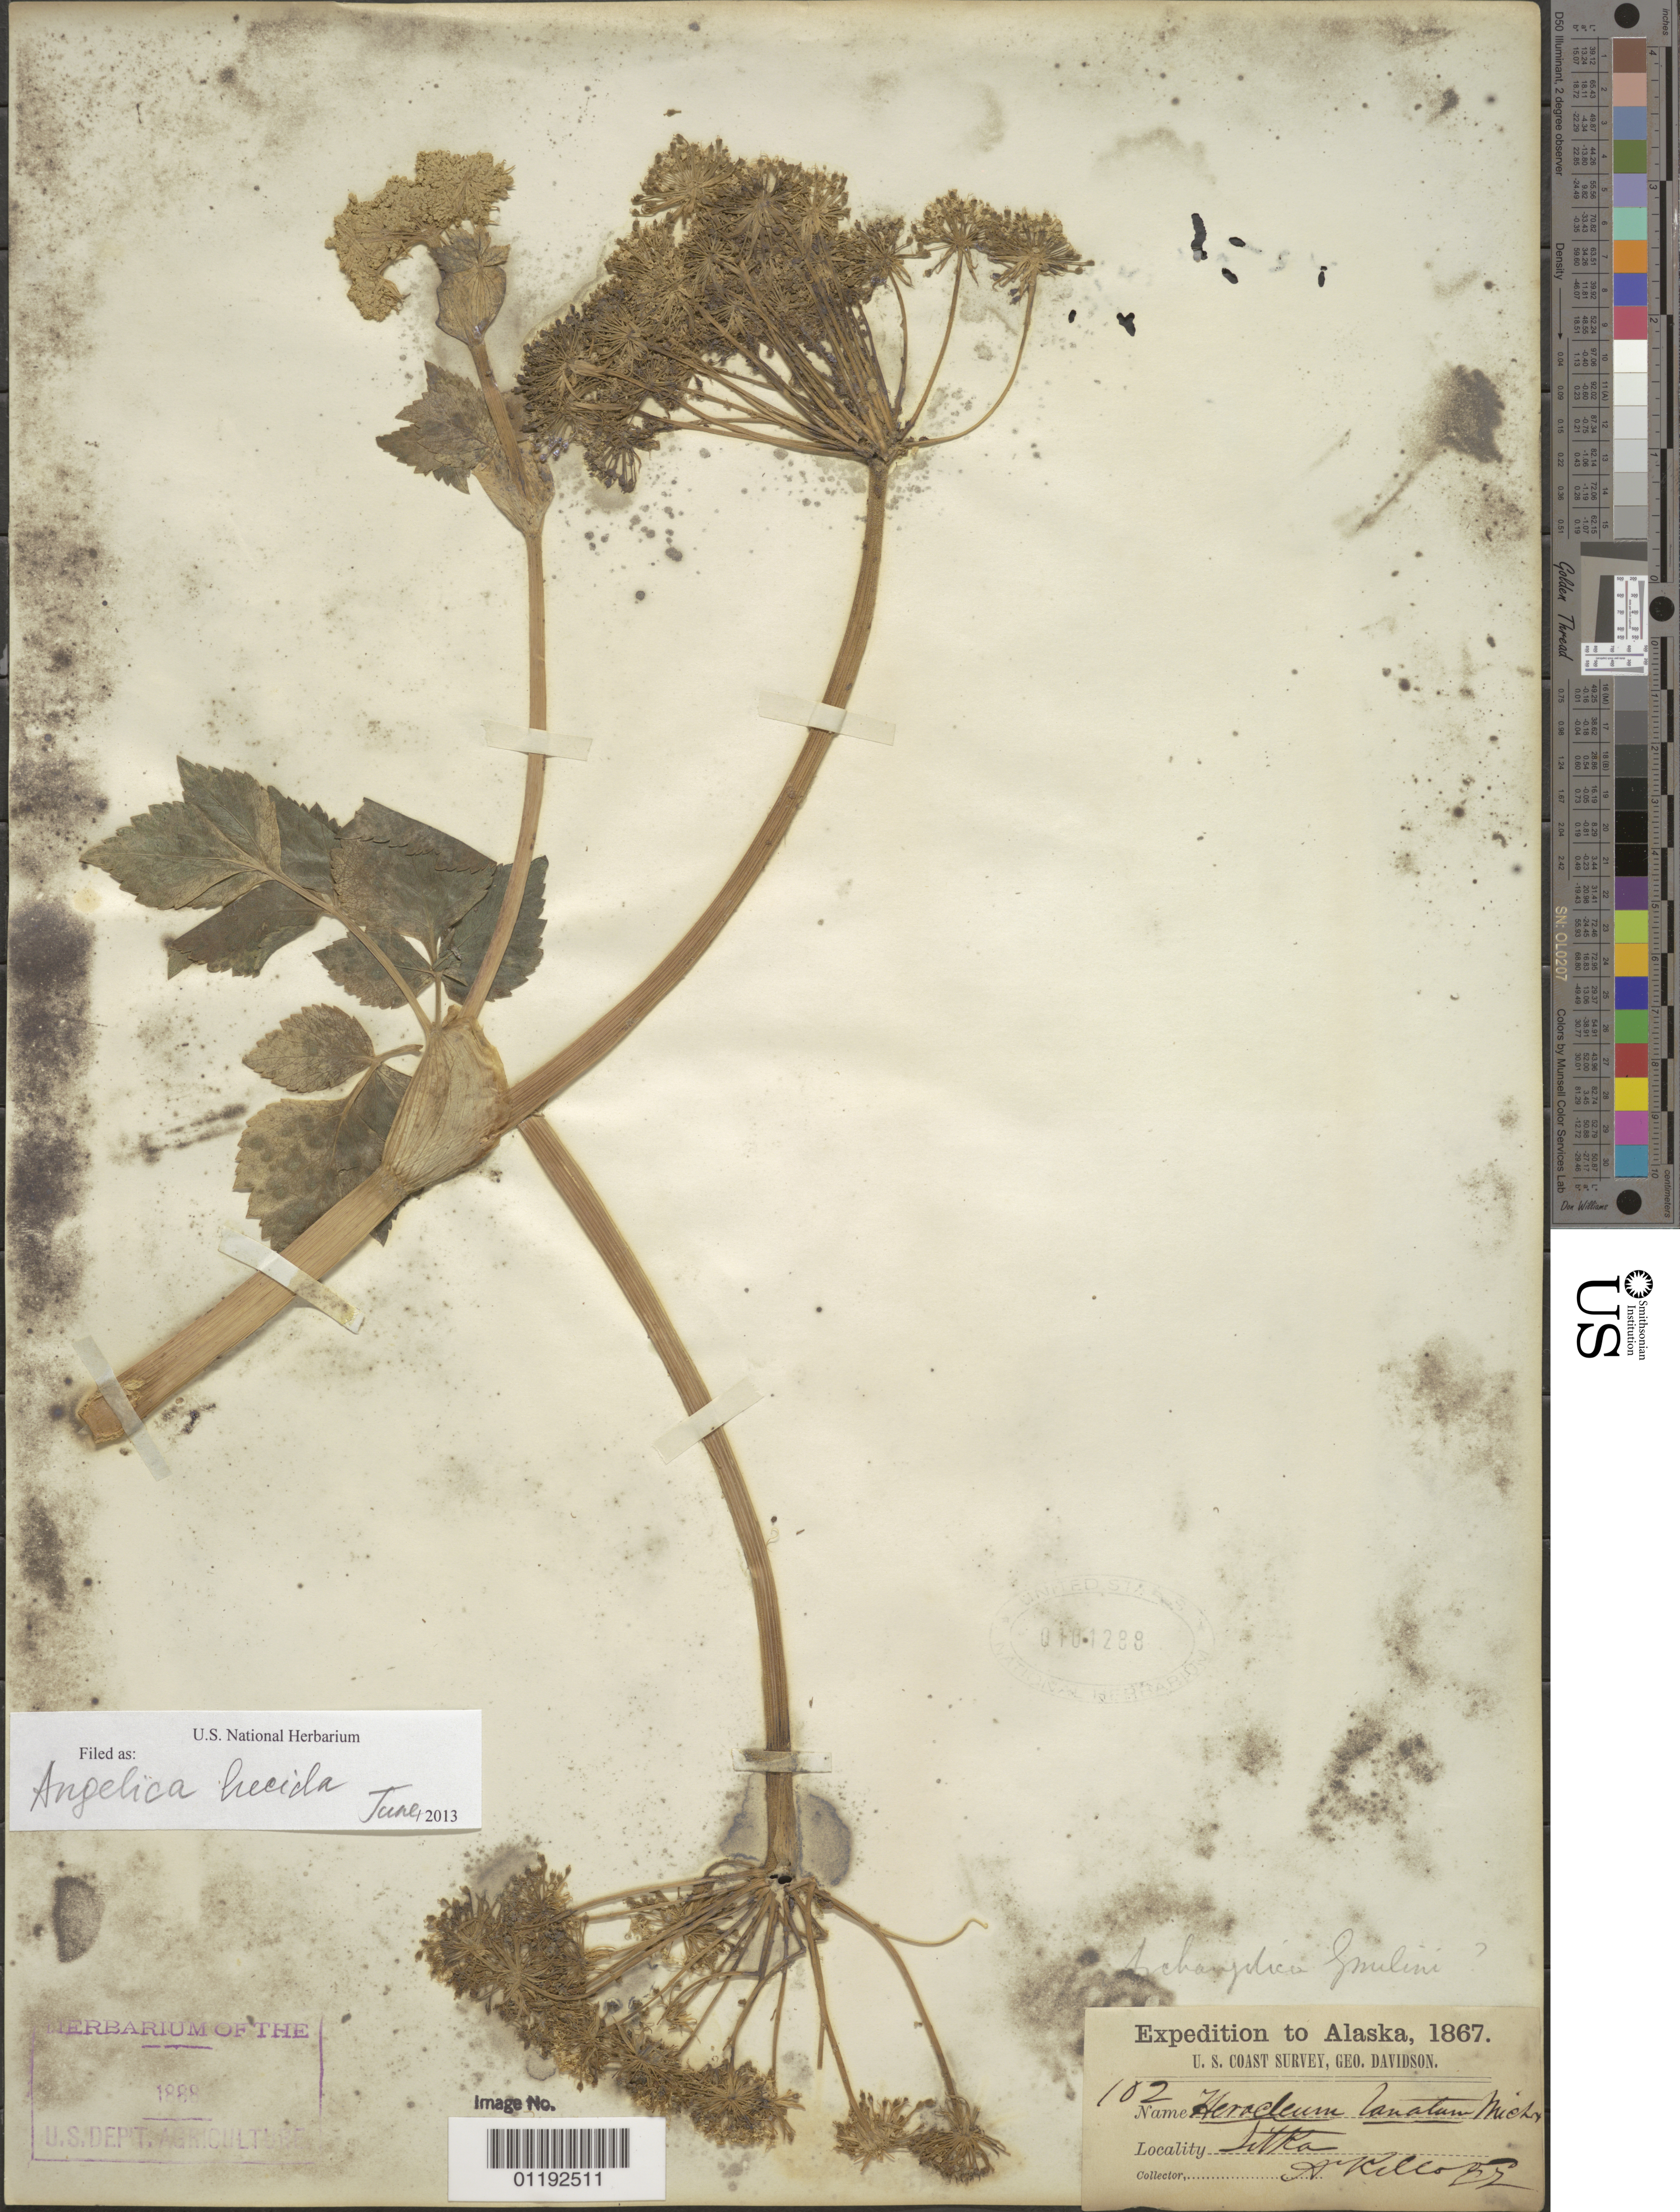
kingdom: Plantae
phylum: Tracheophyta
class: Magnoliopsida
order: Apiales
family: Apiaceae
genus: Angelica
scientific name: Angelica lucida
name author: L.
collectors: A. Kellogg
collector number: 102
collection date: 1867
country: United States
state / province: Alaska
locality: Sitka.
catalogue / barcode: US 101288